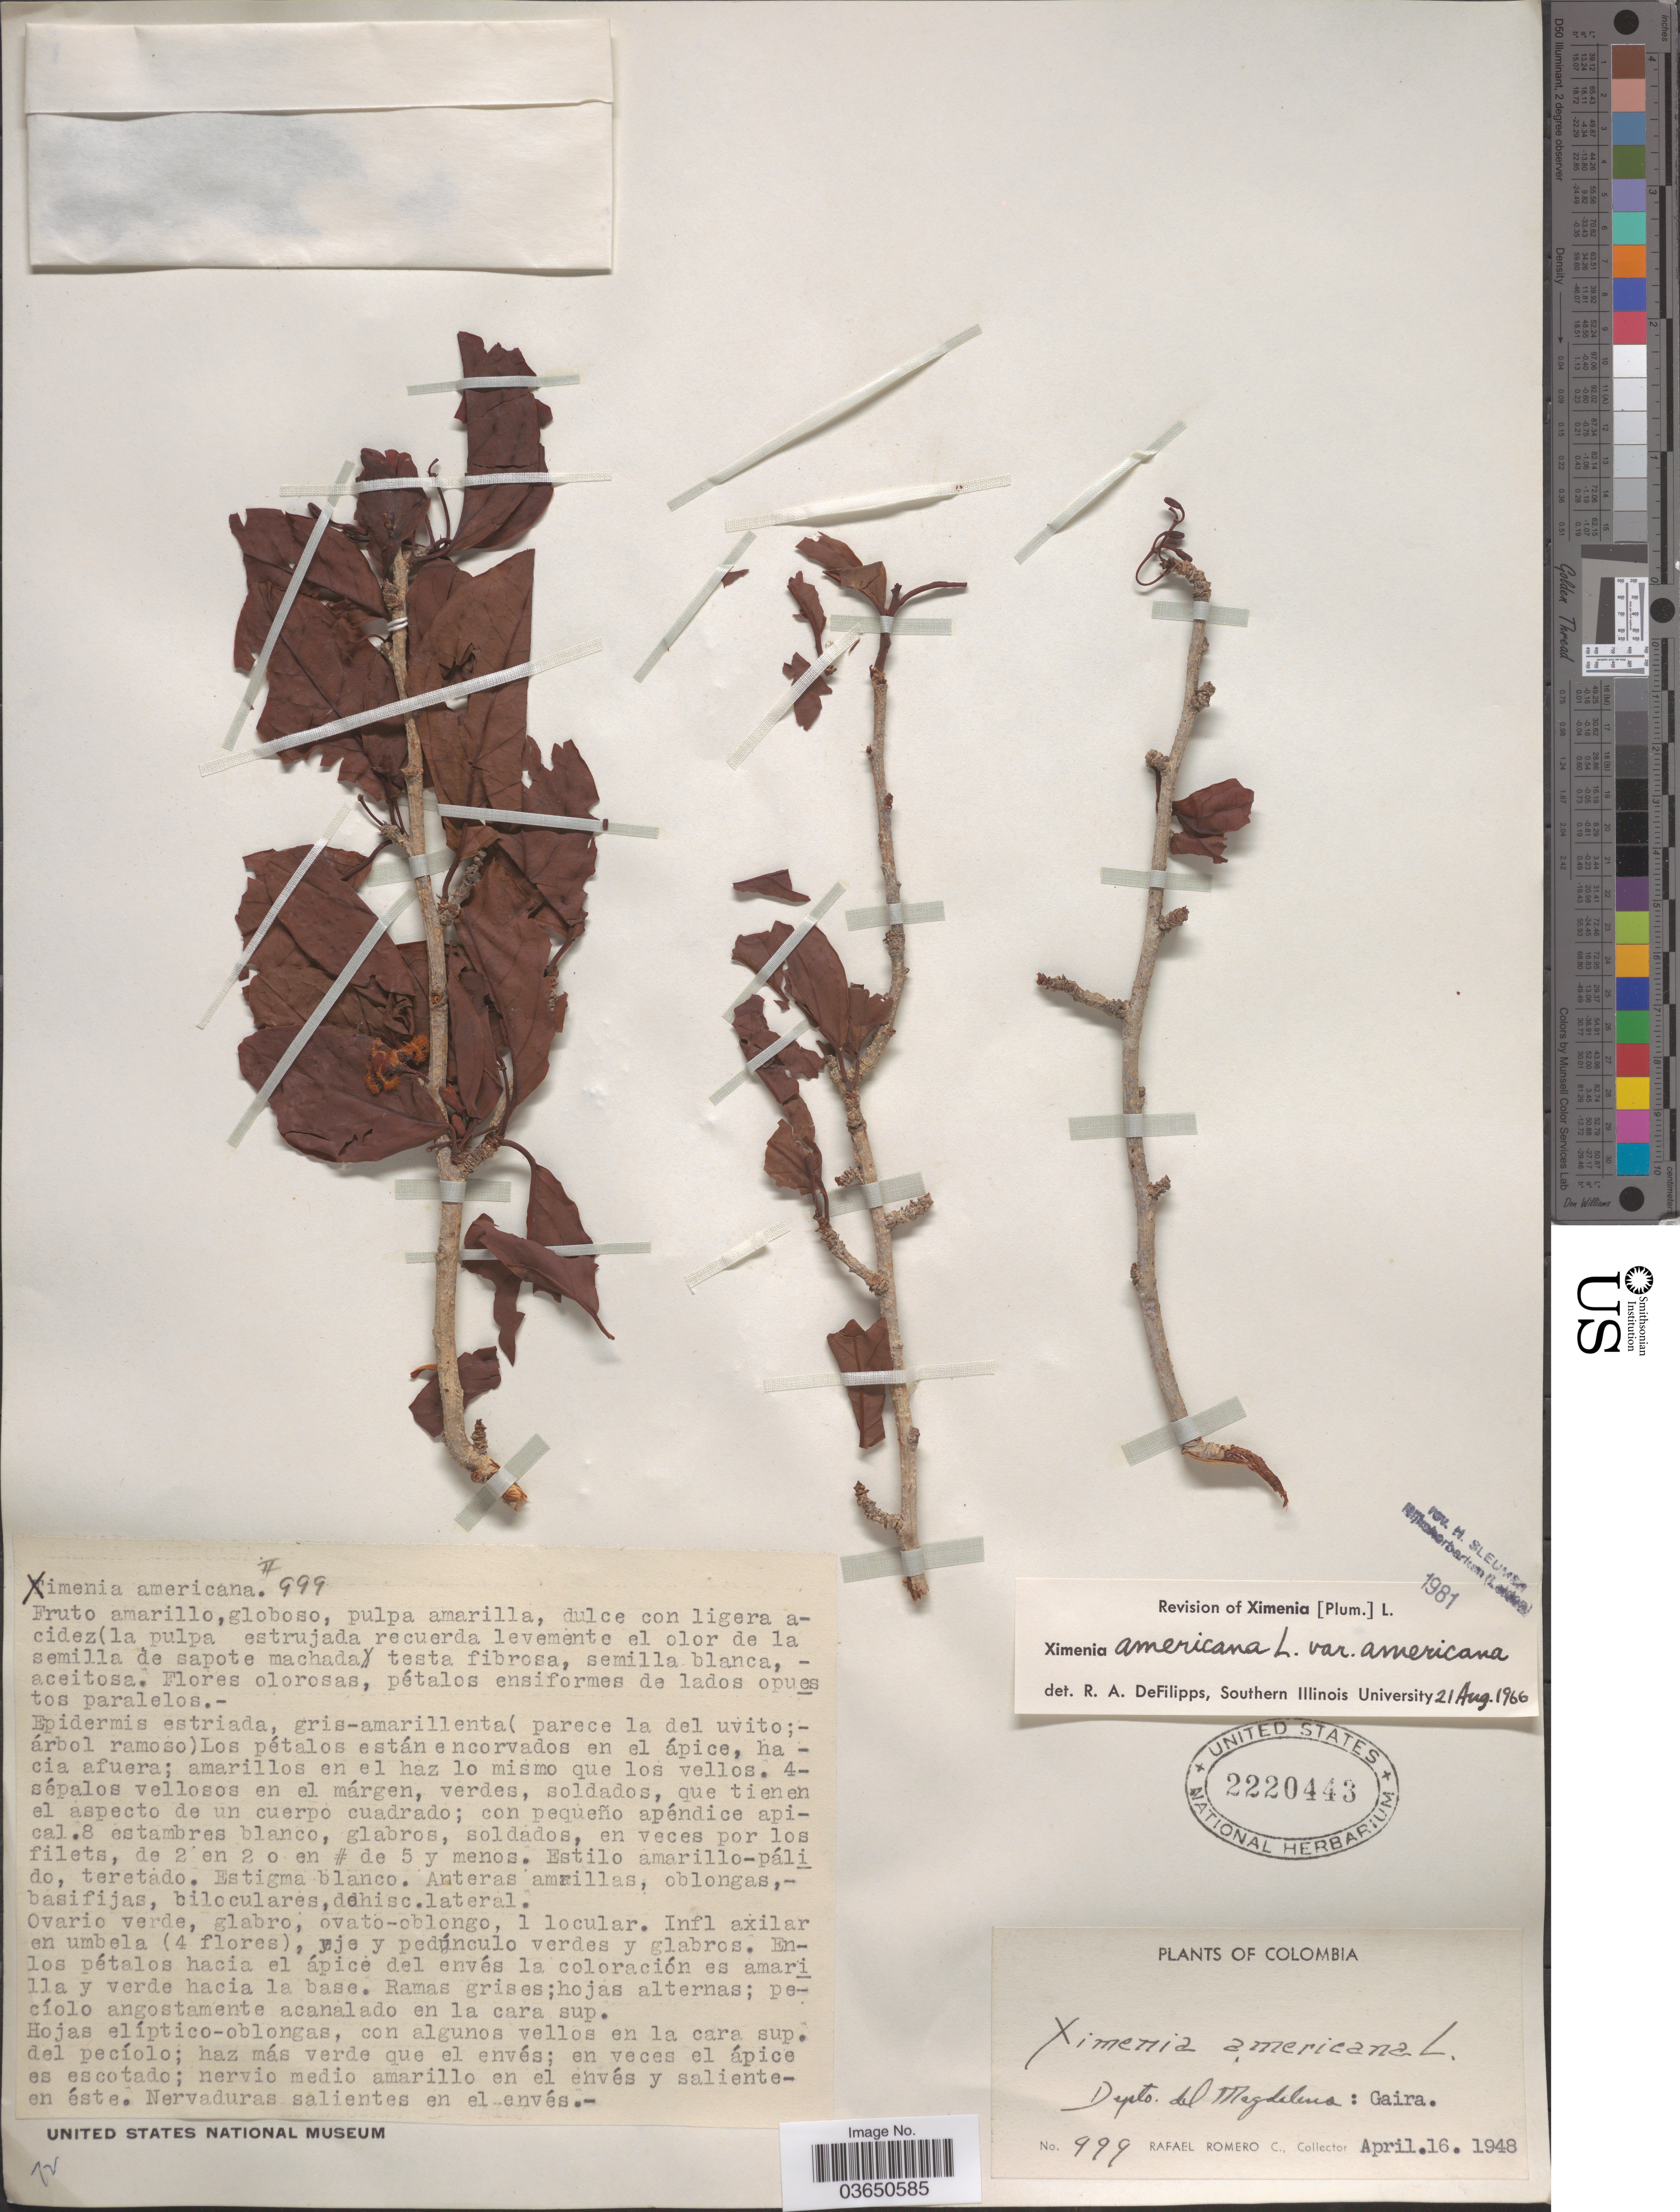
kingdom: Plantae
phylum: Tracheophyta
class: Magnoliopsida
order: Santalales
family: Ximeniaceae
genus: Ximenia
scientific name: Ximenia americana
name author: L.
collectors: R. Romero Castañeda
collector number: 999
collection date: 1948-04-16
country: Colombia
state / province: Magdalena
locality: Depto. del Magdalena: Gaira.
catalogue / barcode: US 2220443